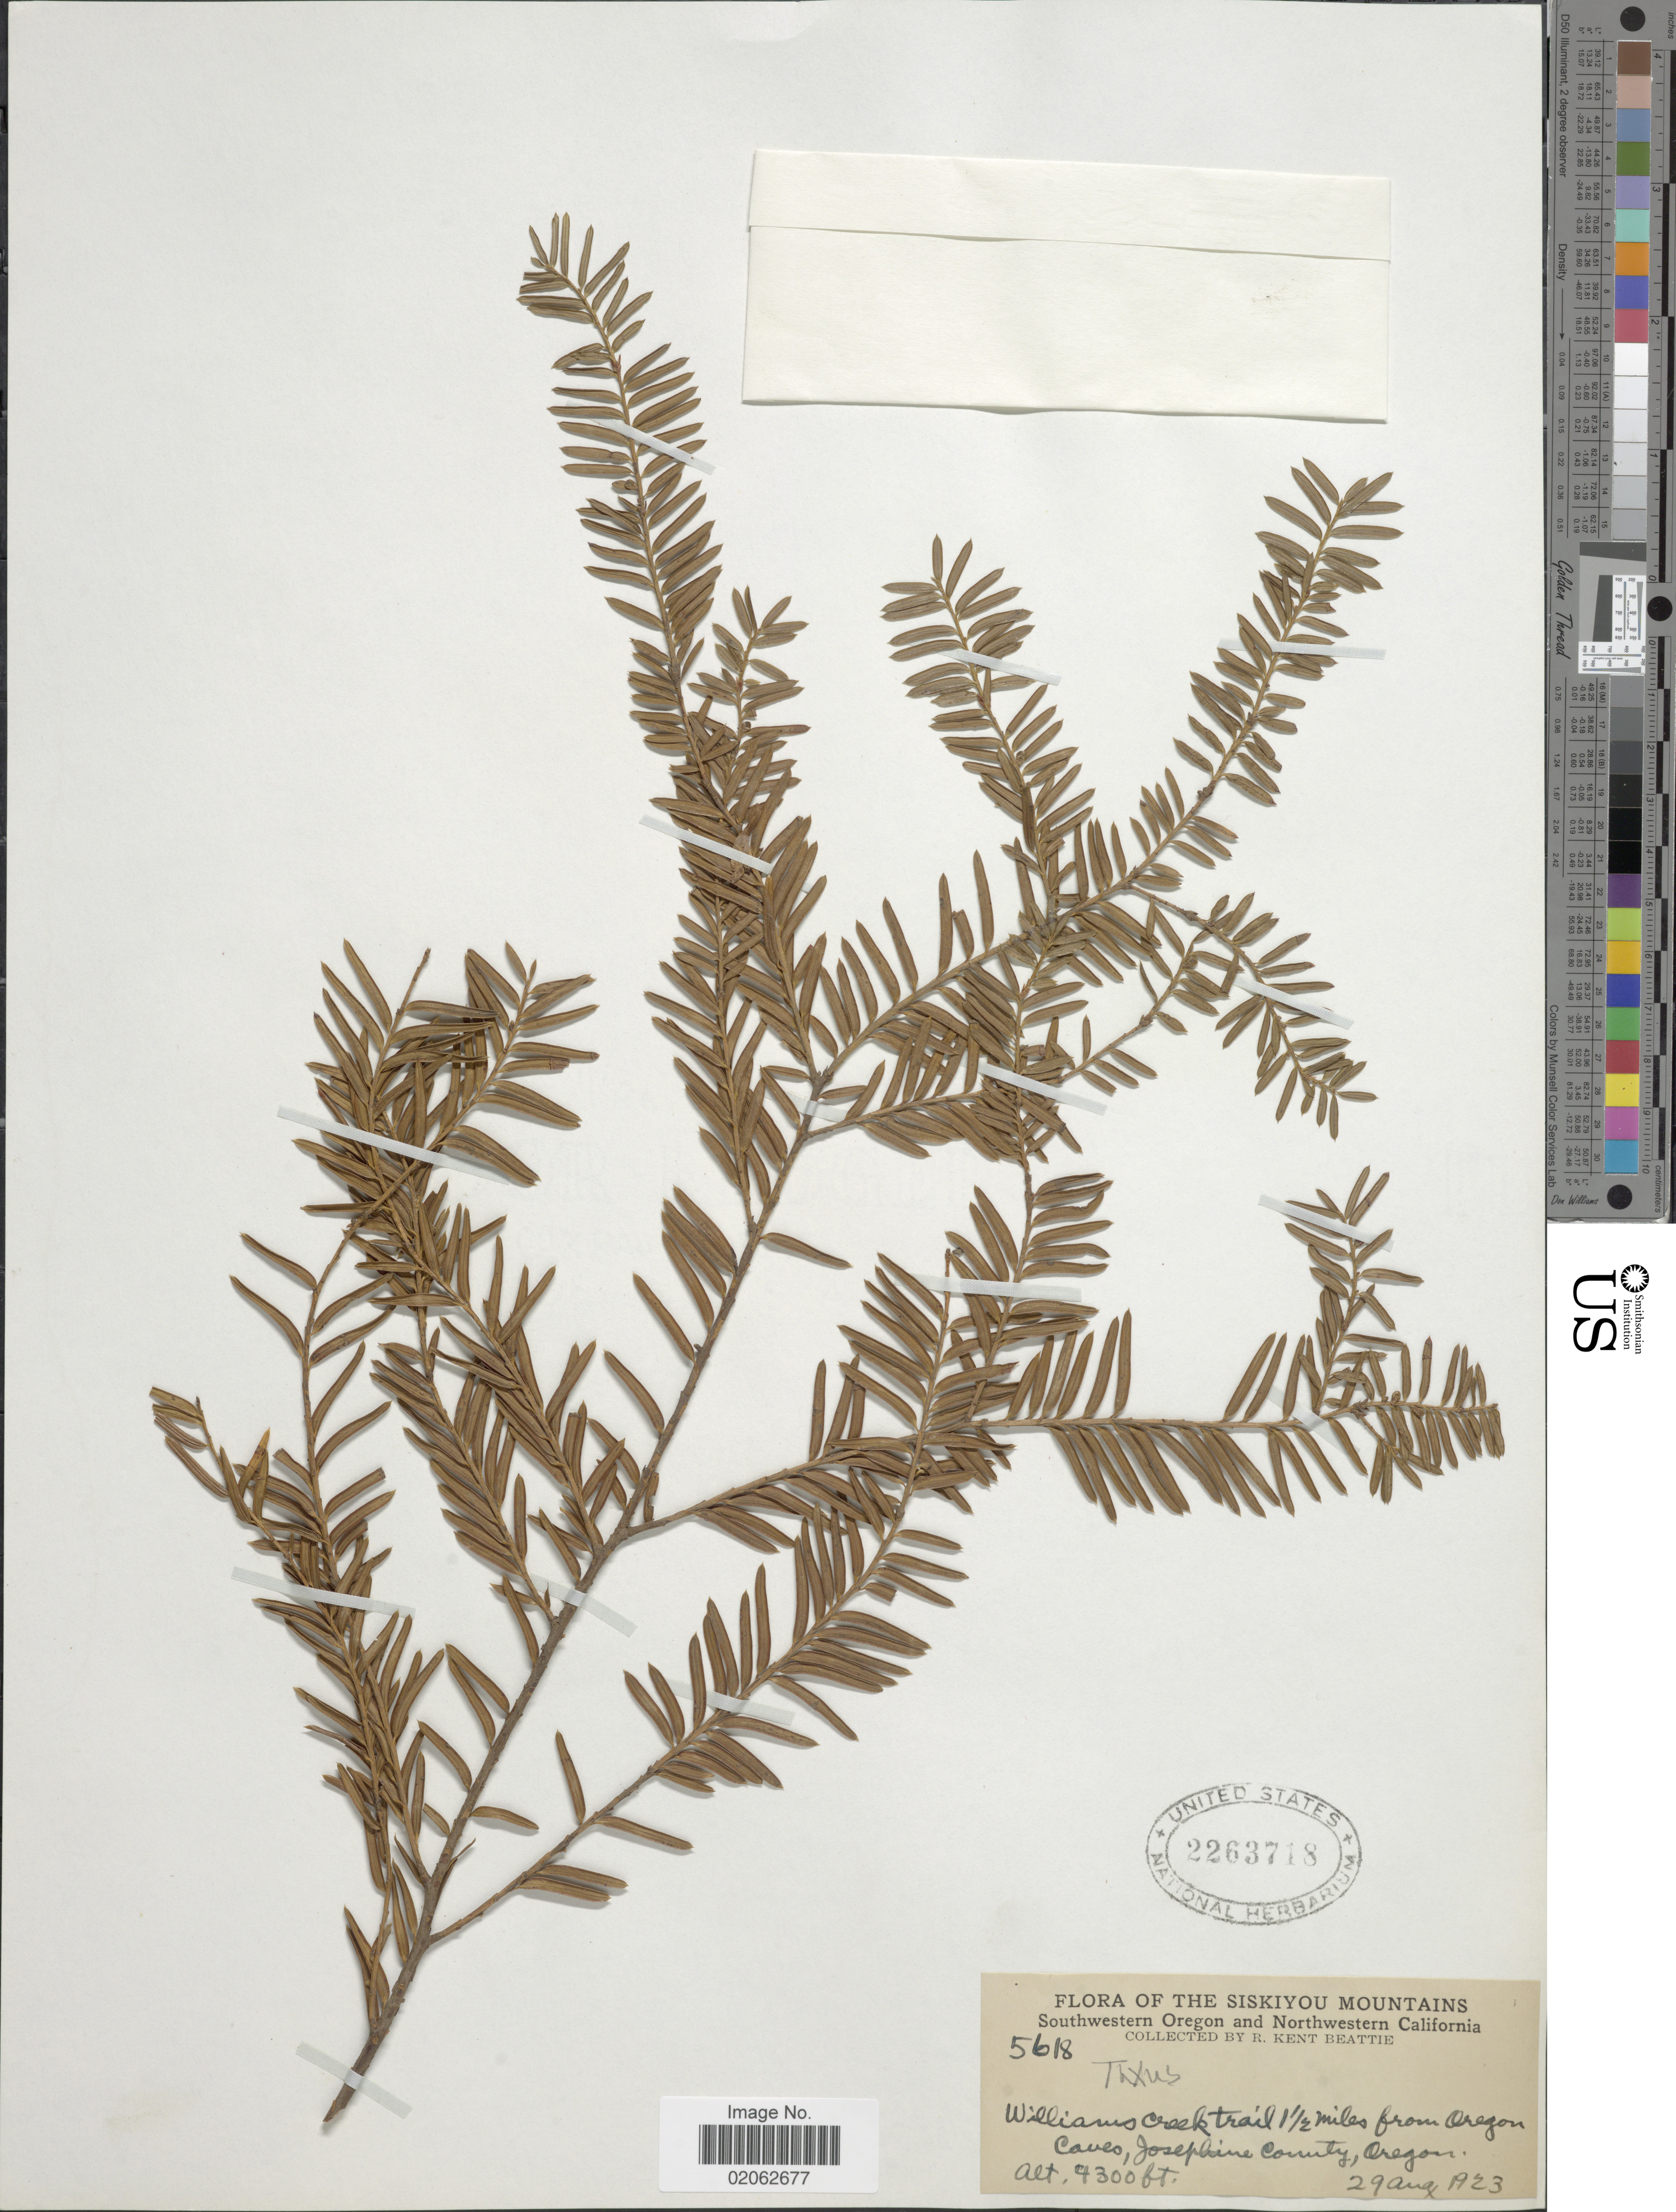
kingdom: Plantae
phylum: Tracheophyta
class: Pinopsida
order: Pinales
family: Taxaceae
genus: Taxus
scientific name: Taxus brevifolia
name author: Nutt.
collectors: R. K. Beattie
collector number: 5618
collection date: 1923-08-29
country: United States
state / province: Oregon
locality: The Siskiyou Mountains, Southwestern Oregon, Williams Creek trail 1½ miles from Oregon Caves, Josephine County, Oregon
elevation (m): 1311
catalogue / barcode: US 2263718